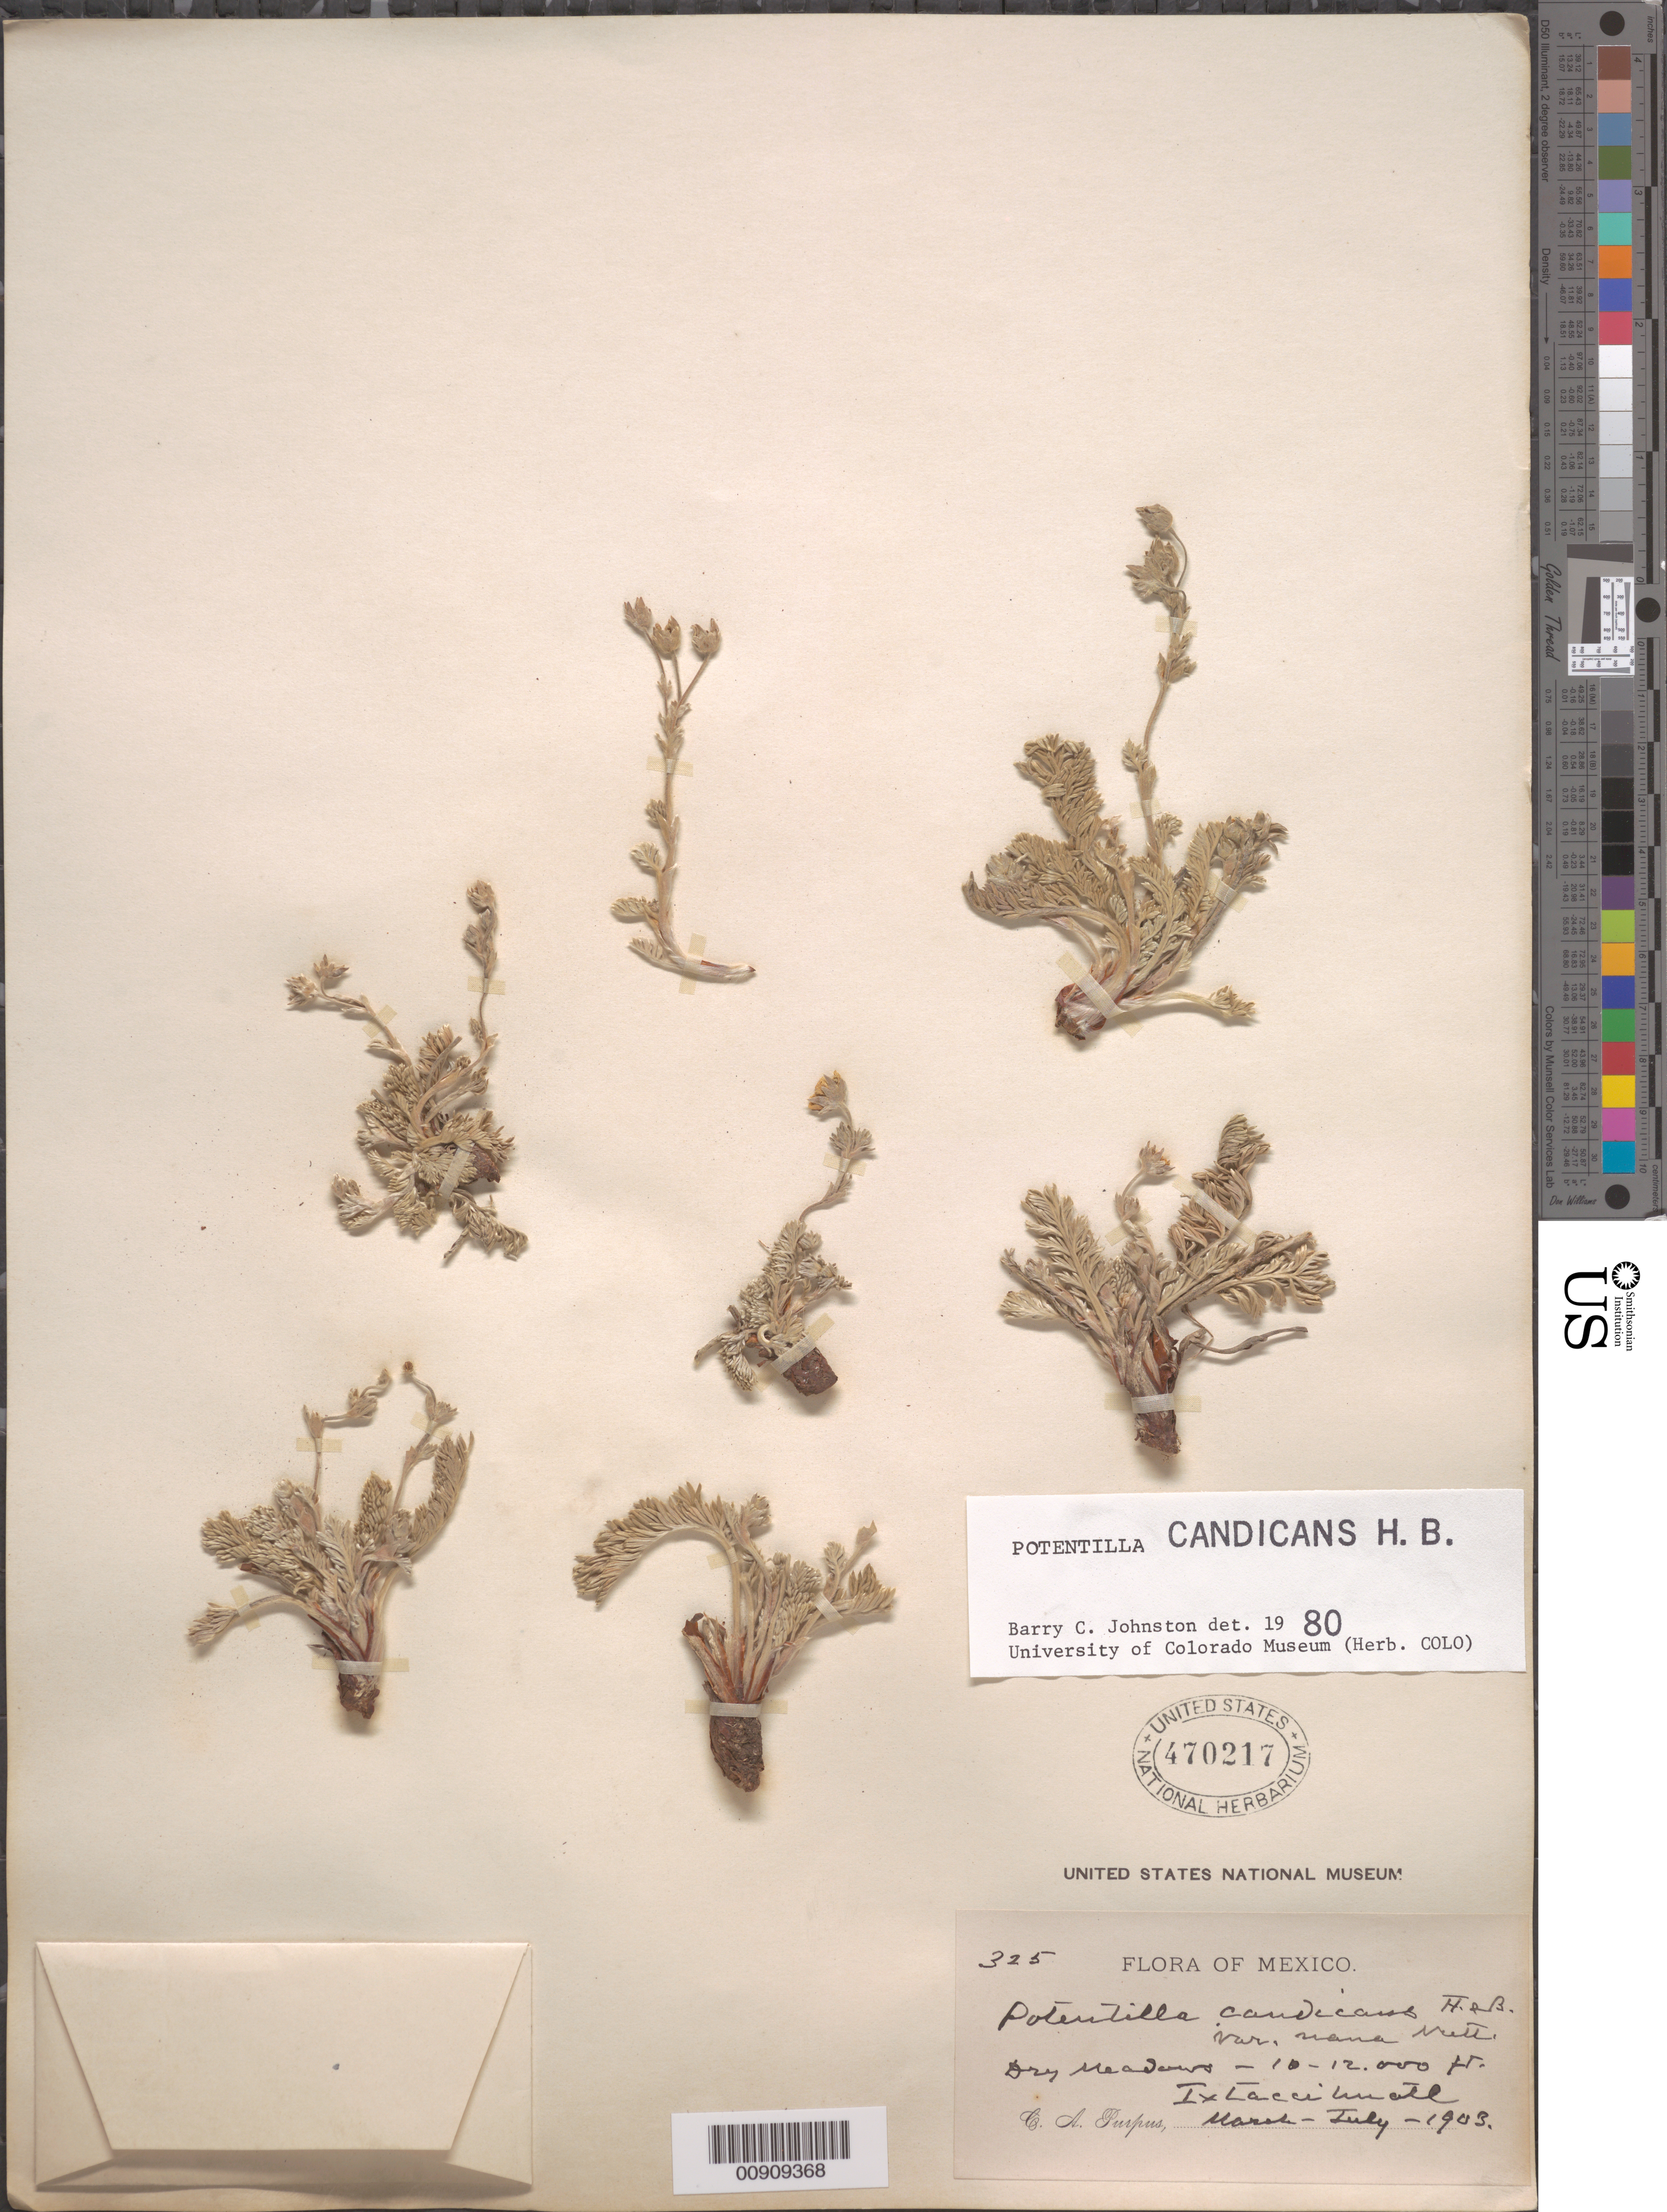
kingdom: Plantae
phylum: Tracheophyta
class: Magnoliopsida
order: Rosales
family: Rosaceae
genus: Potentilla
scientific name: Potentilla candicans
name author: Humb. & Bonpl. ex Nestl.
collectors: C. A. Purpus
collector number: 325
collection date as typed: Mar 1903 to -- Jul 1903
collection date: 1903-03/1903-07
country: Mexico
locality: Iztaccihuatl.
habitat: Dry meadows.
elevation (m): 3048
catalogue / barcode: US 470217